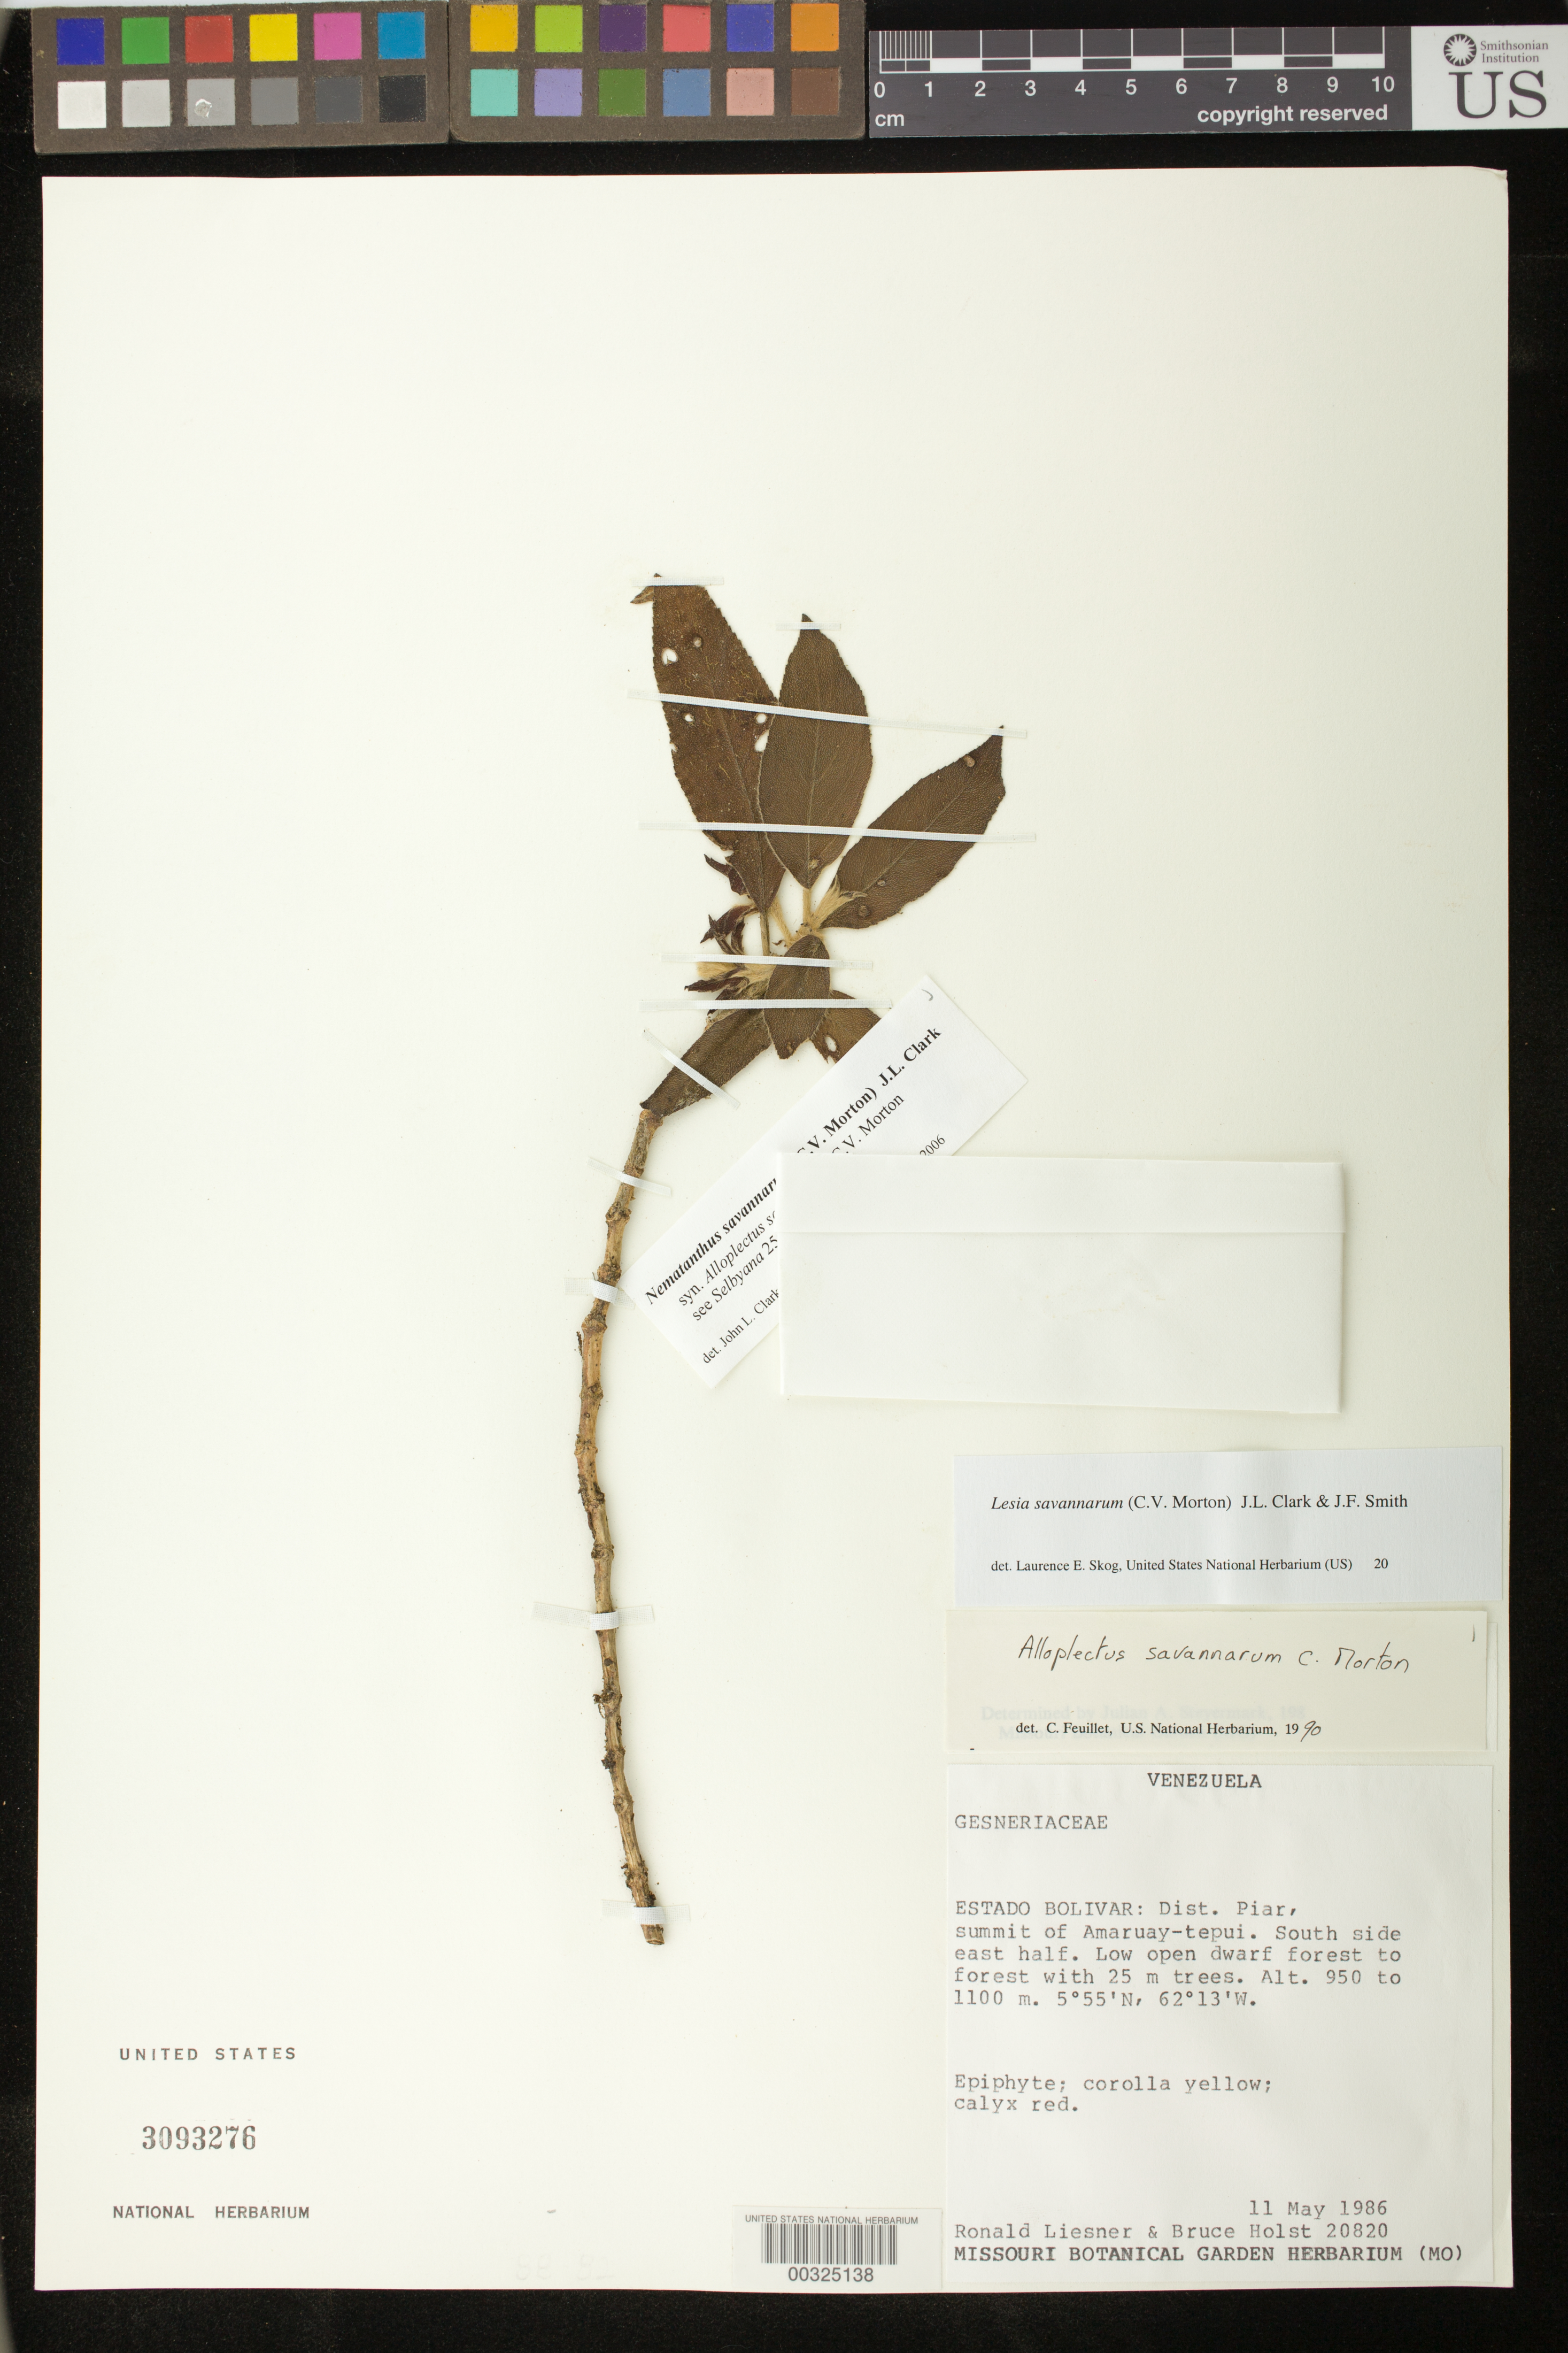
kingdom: Plantae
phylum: Tracheophyta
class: Magnoliopsida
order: Lamiales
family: Gesneriaceae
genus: Lesia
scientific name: Lesia savannarum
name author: (C.V. Morton) J.L. Clark & J.F. Sm.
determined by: Skog, Laurence E.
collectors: R. L. Liesner & B. Holst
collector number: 20820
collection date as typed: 11 May 1986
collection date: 1986-05-11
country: Venezuela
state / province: Bolívar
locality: Distl. Piar, summit of Amaruay-tepui, south side east half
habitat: Low open dwarf forest to forest with 25 m trees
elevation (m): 950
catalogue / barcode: US 3093276